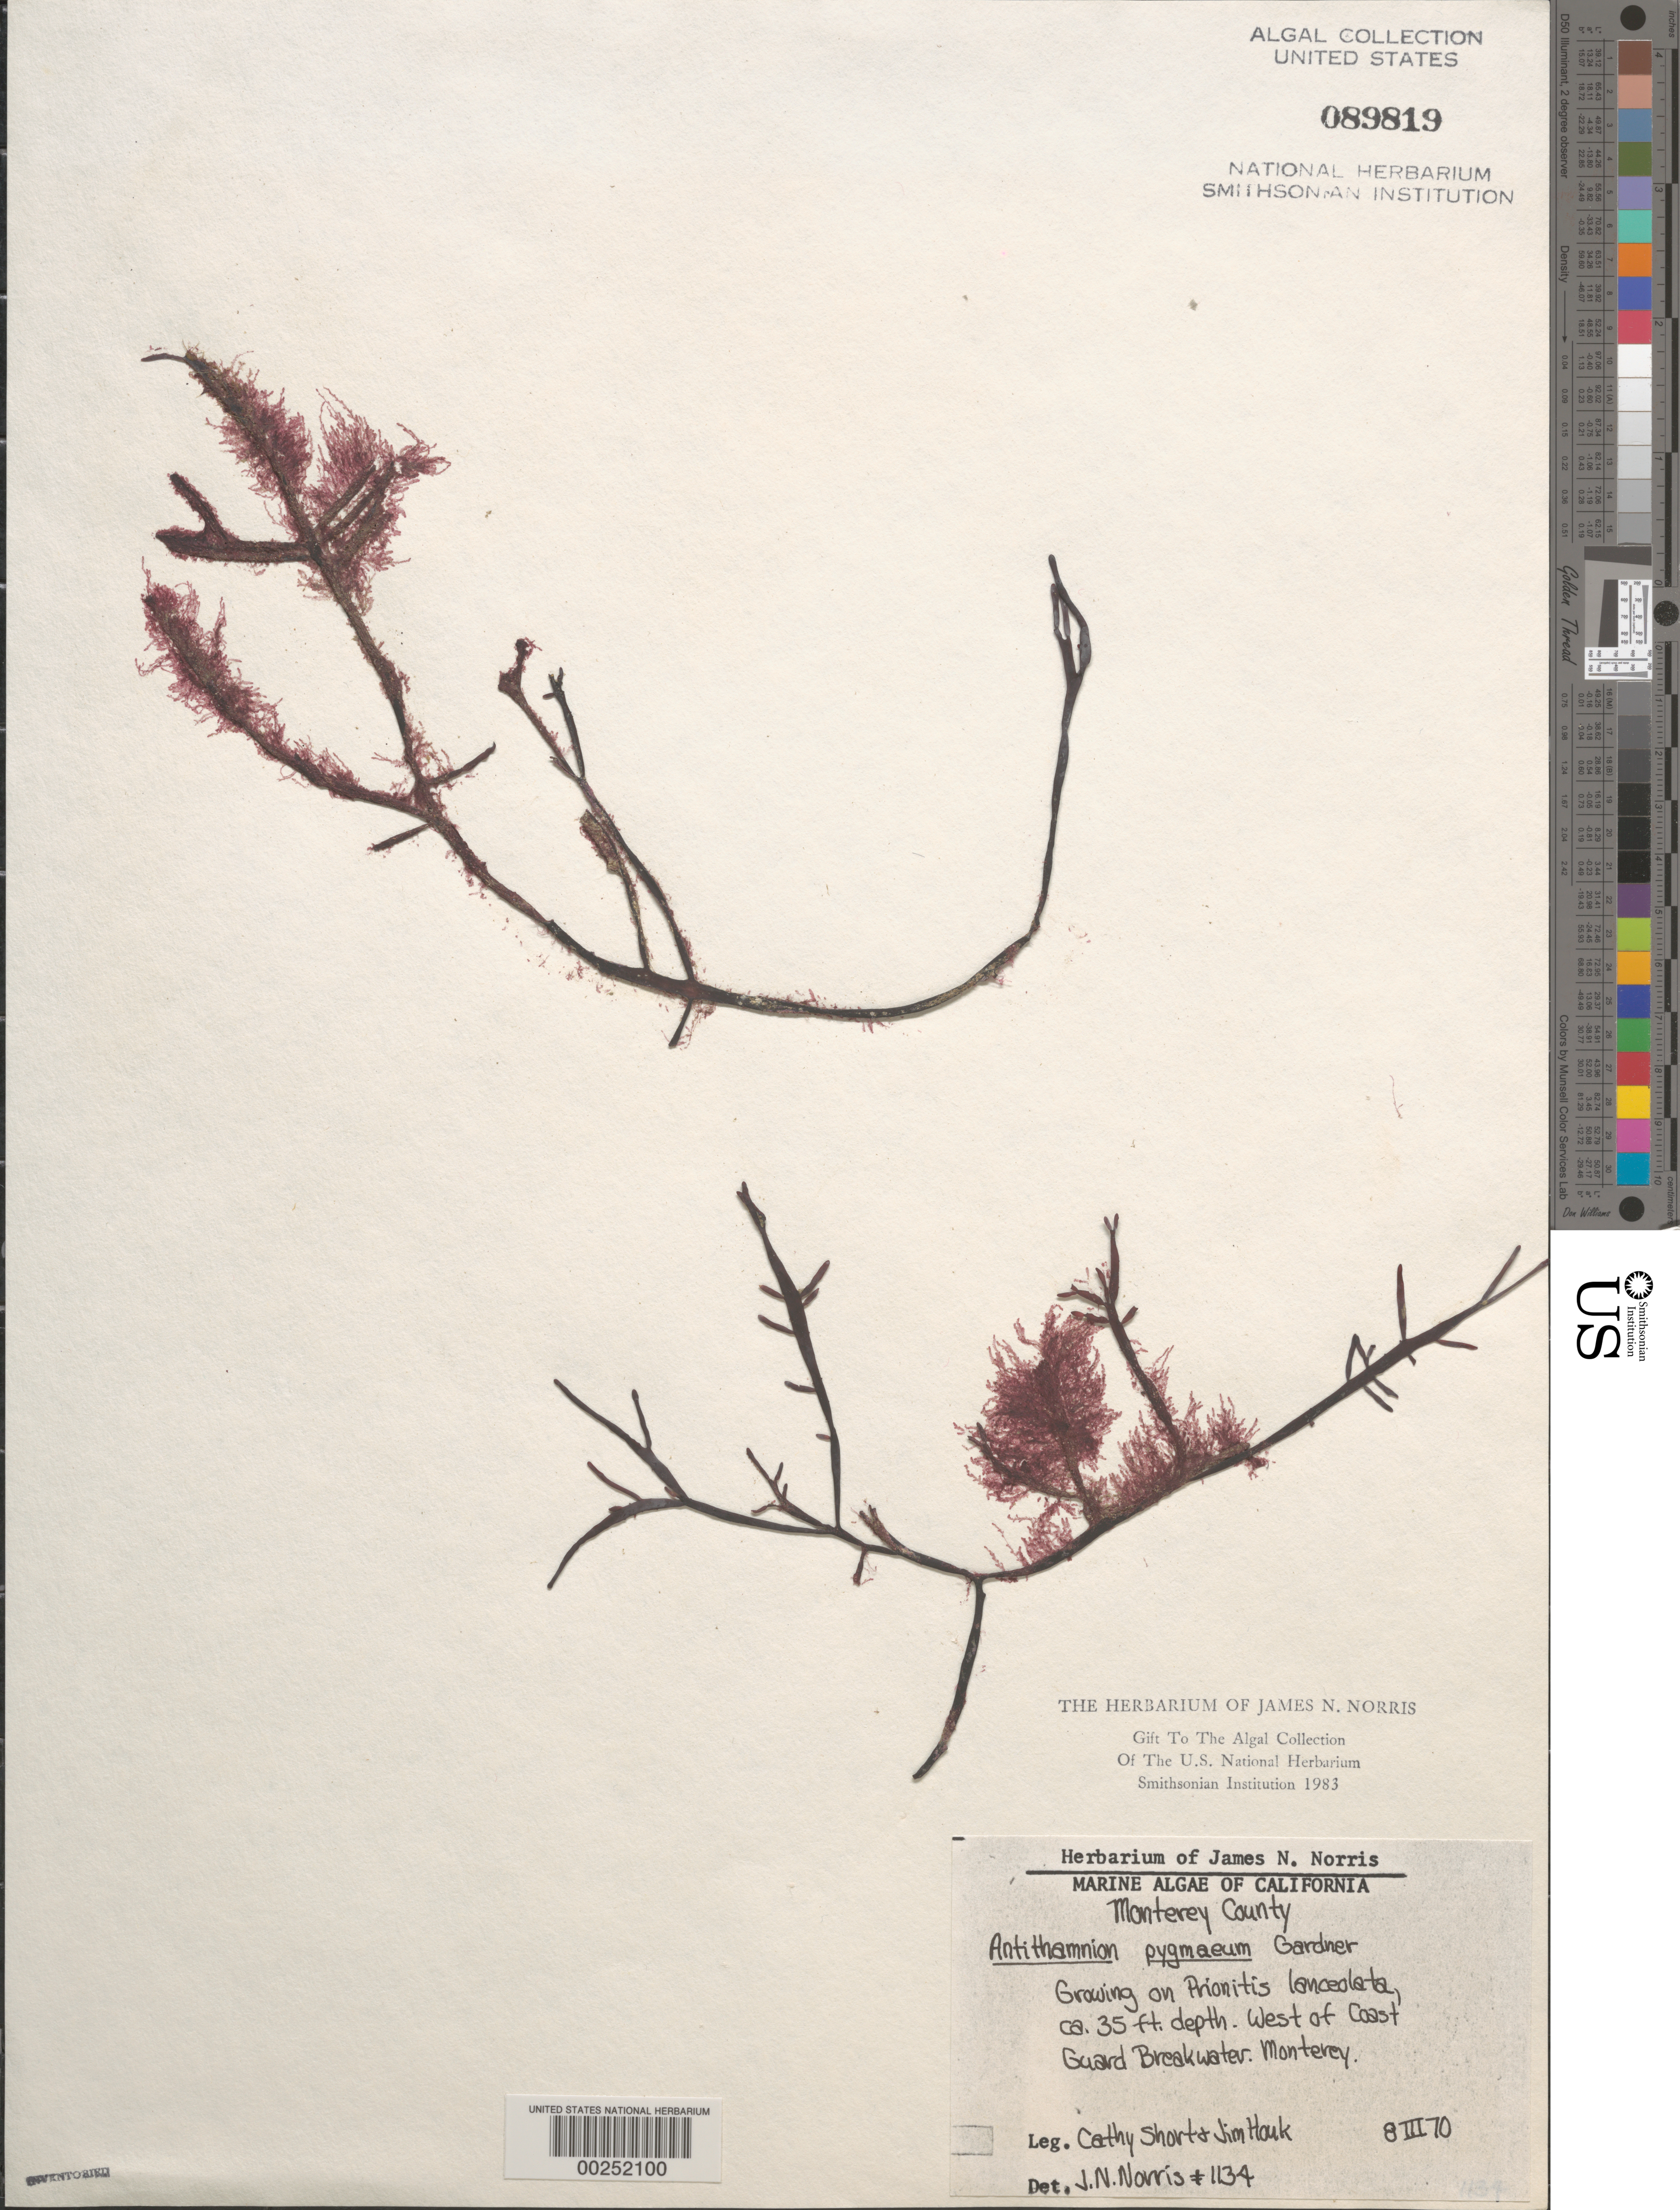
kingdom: Plantae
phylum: Rhodophyta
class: Florideophyceae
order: Ceramiales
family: Ceramiaceae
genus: Antithamnion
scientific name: Antithamnion densum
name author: (Suhr) M. Howe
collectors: C. Short & J. Houk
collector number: JN-1134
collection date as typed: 08 Mar 1970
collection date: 1970-03-08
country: United States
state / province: California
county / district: Monterey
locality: Monterey, west of Coast Guard breakwater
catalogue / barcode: US 89819